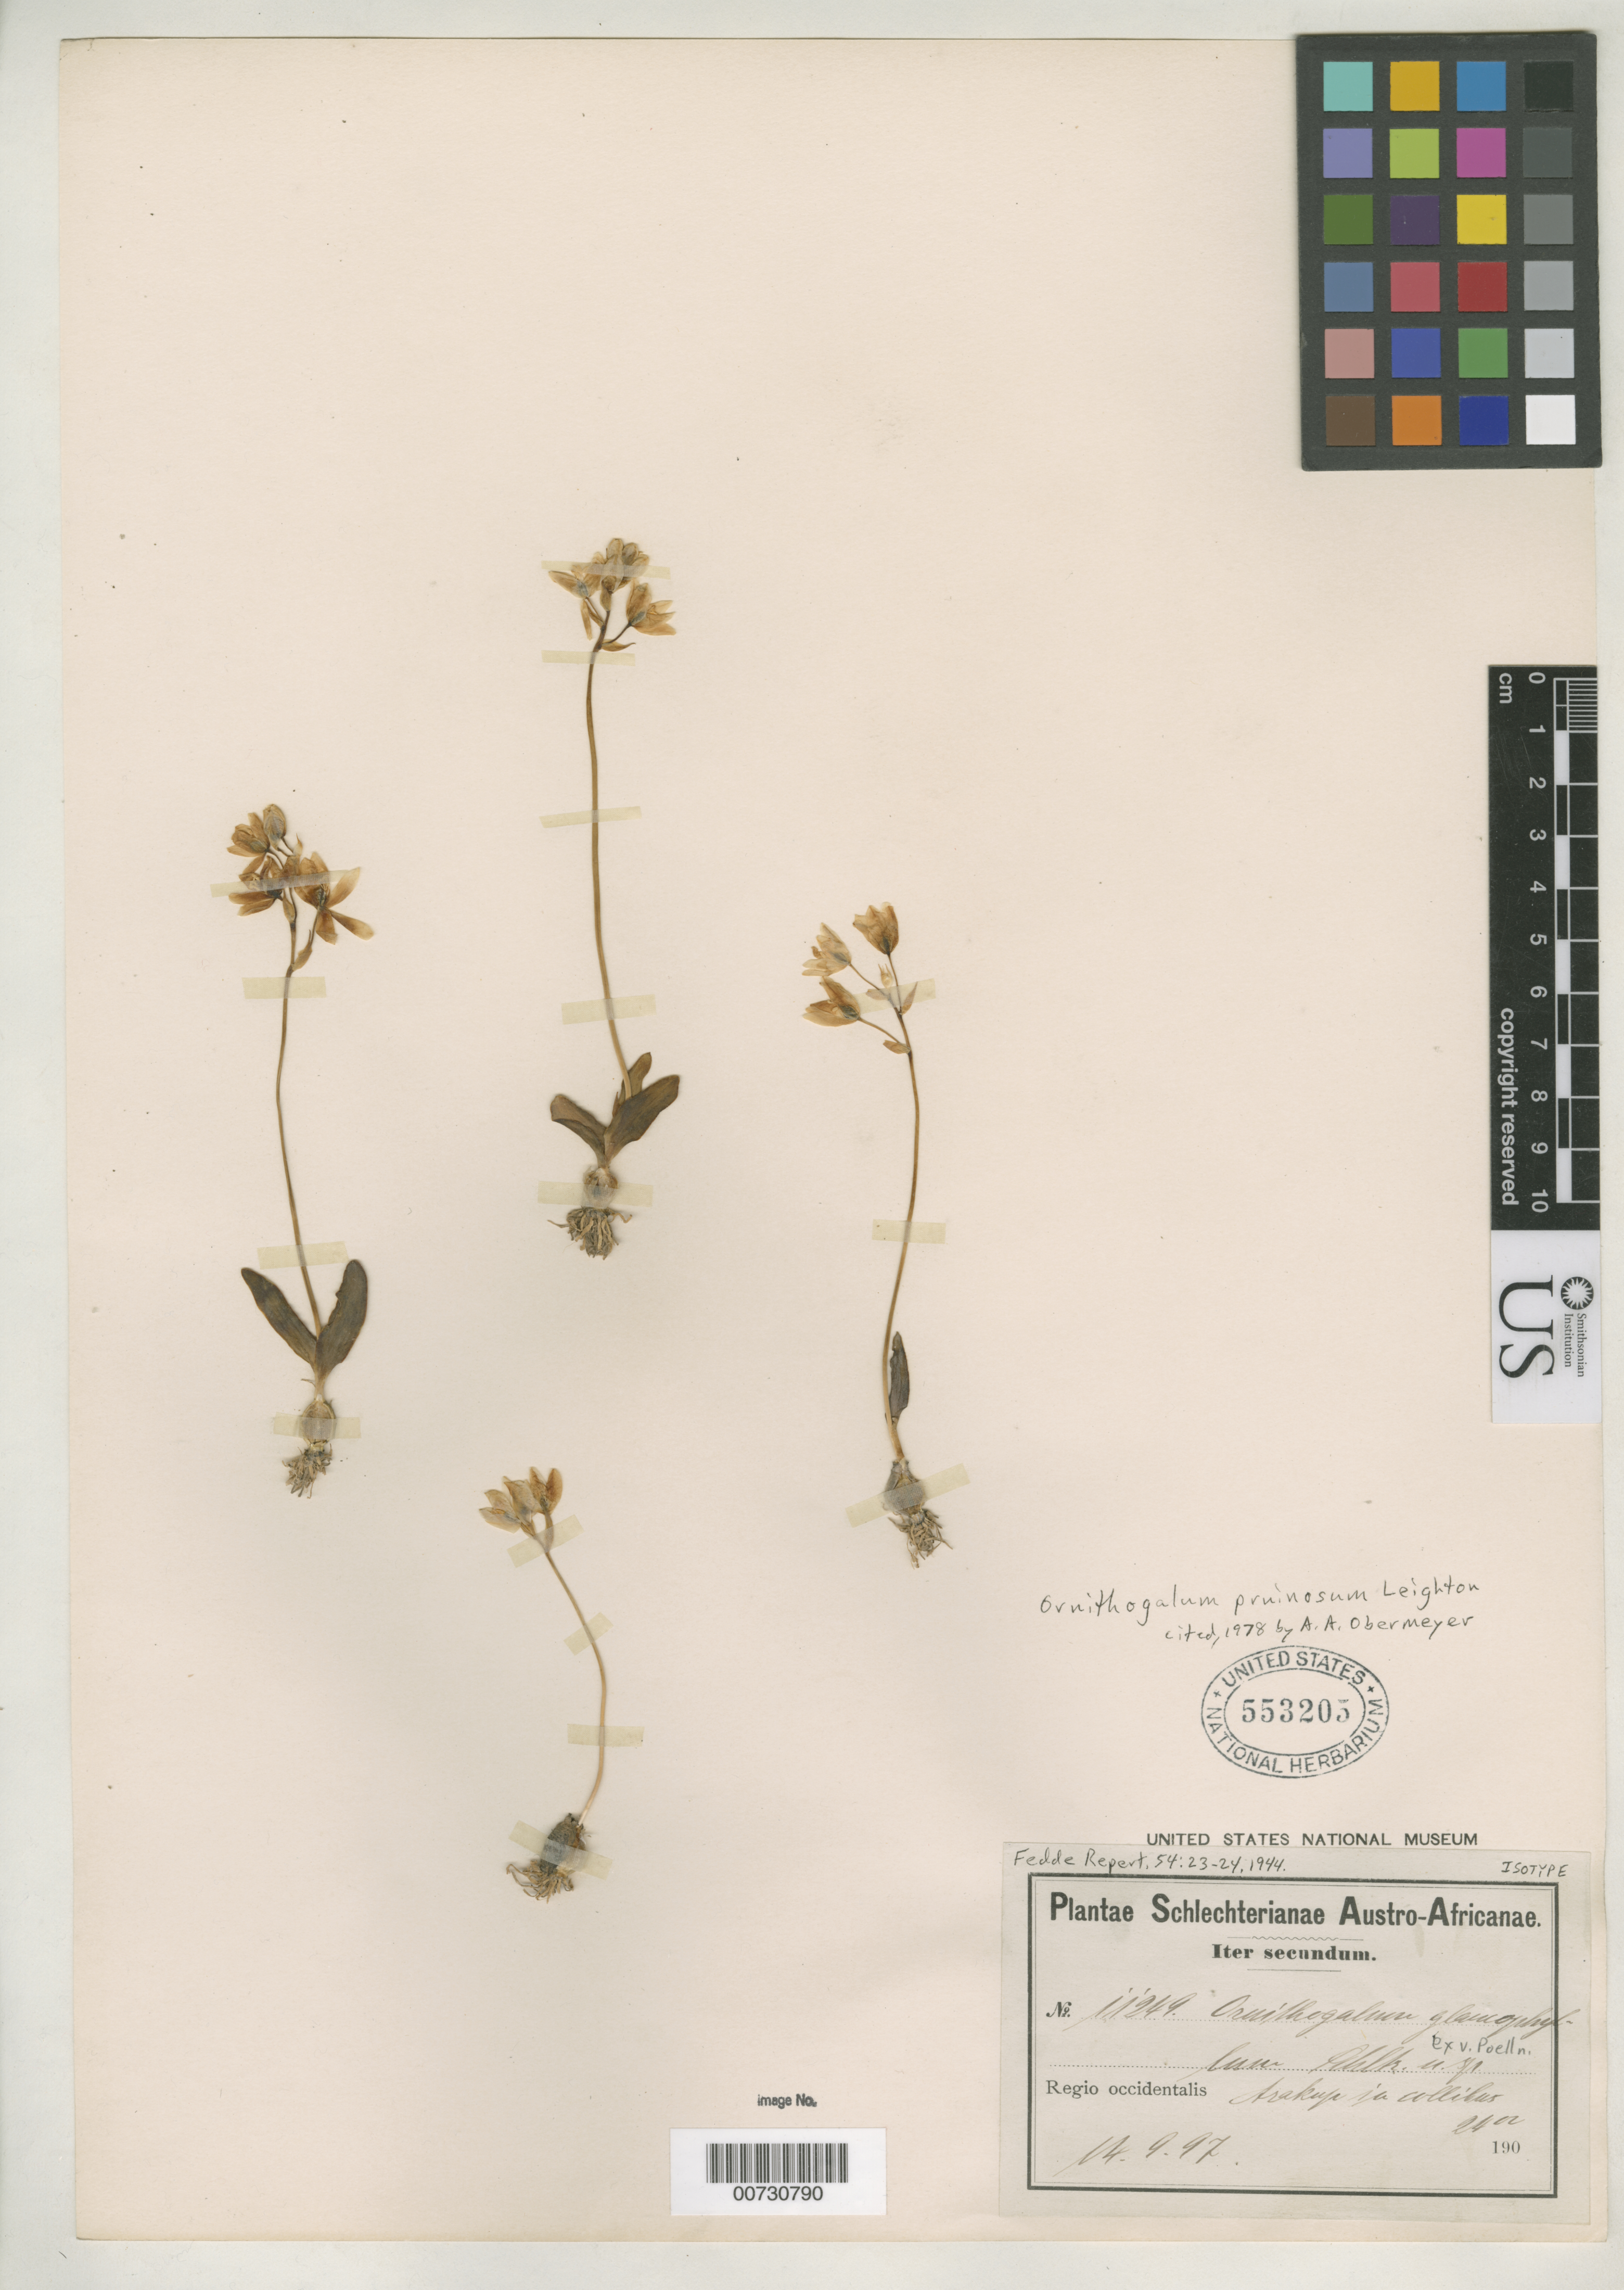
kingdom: Plantae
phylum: Tracheophyta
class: Liliopsida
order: Asparagales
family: Asparagaceae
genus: Ornithogalum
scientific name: Ornithogalum glaucophyllum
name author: Schltr. ex Poelln.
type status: Isotype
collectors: F. R. R. Schlechter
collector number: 11249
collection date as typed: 14 Sep 1897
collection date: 1897-09-14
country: South Africa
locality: Arakup. Regio occidentalis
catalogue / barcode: US 553205